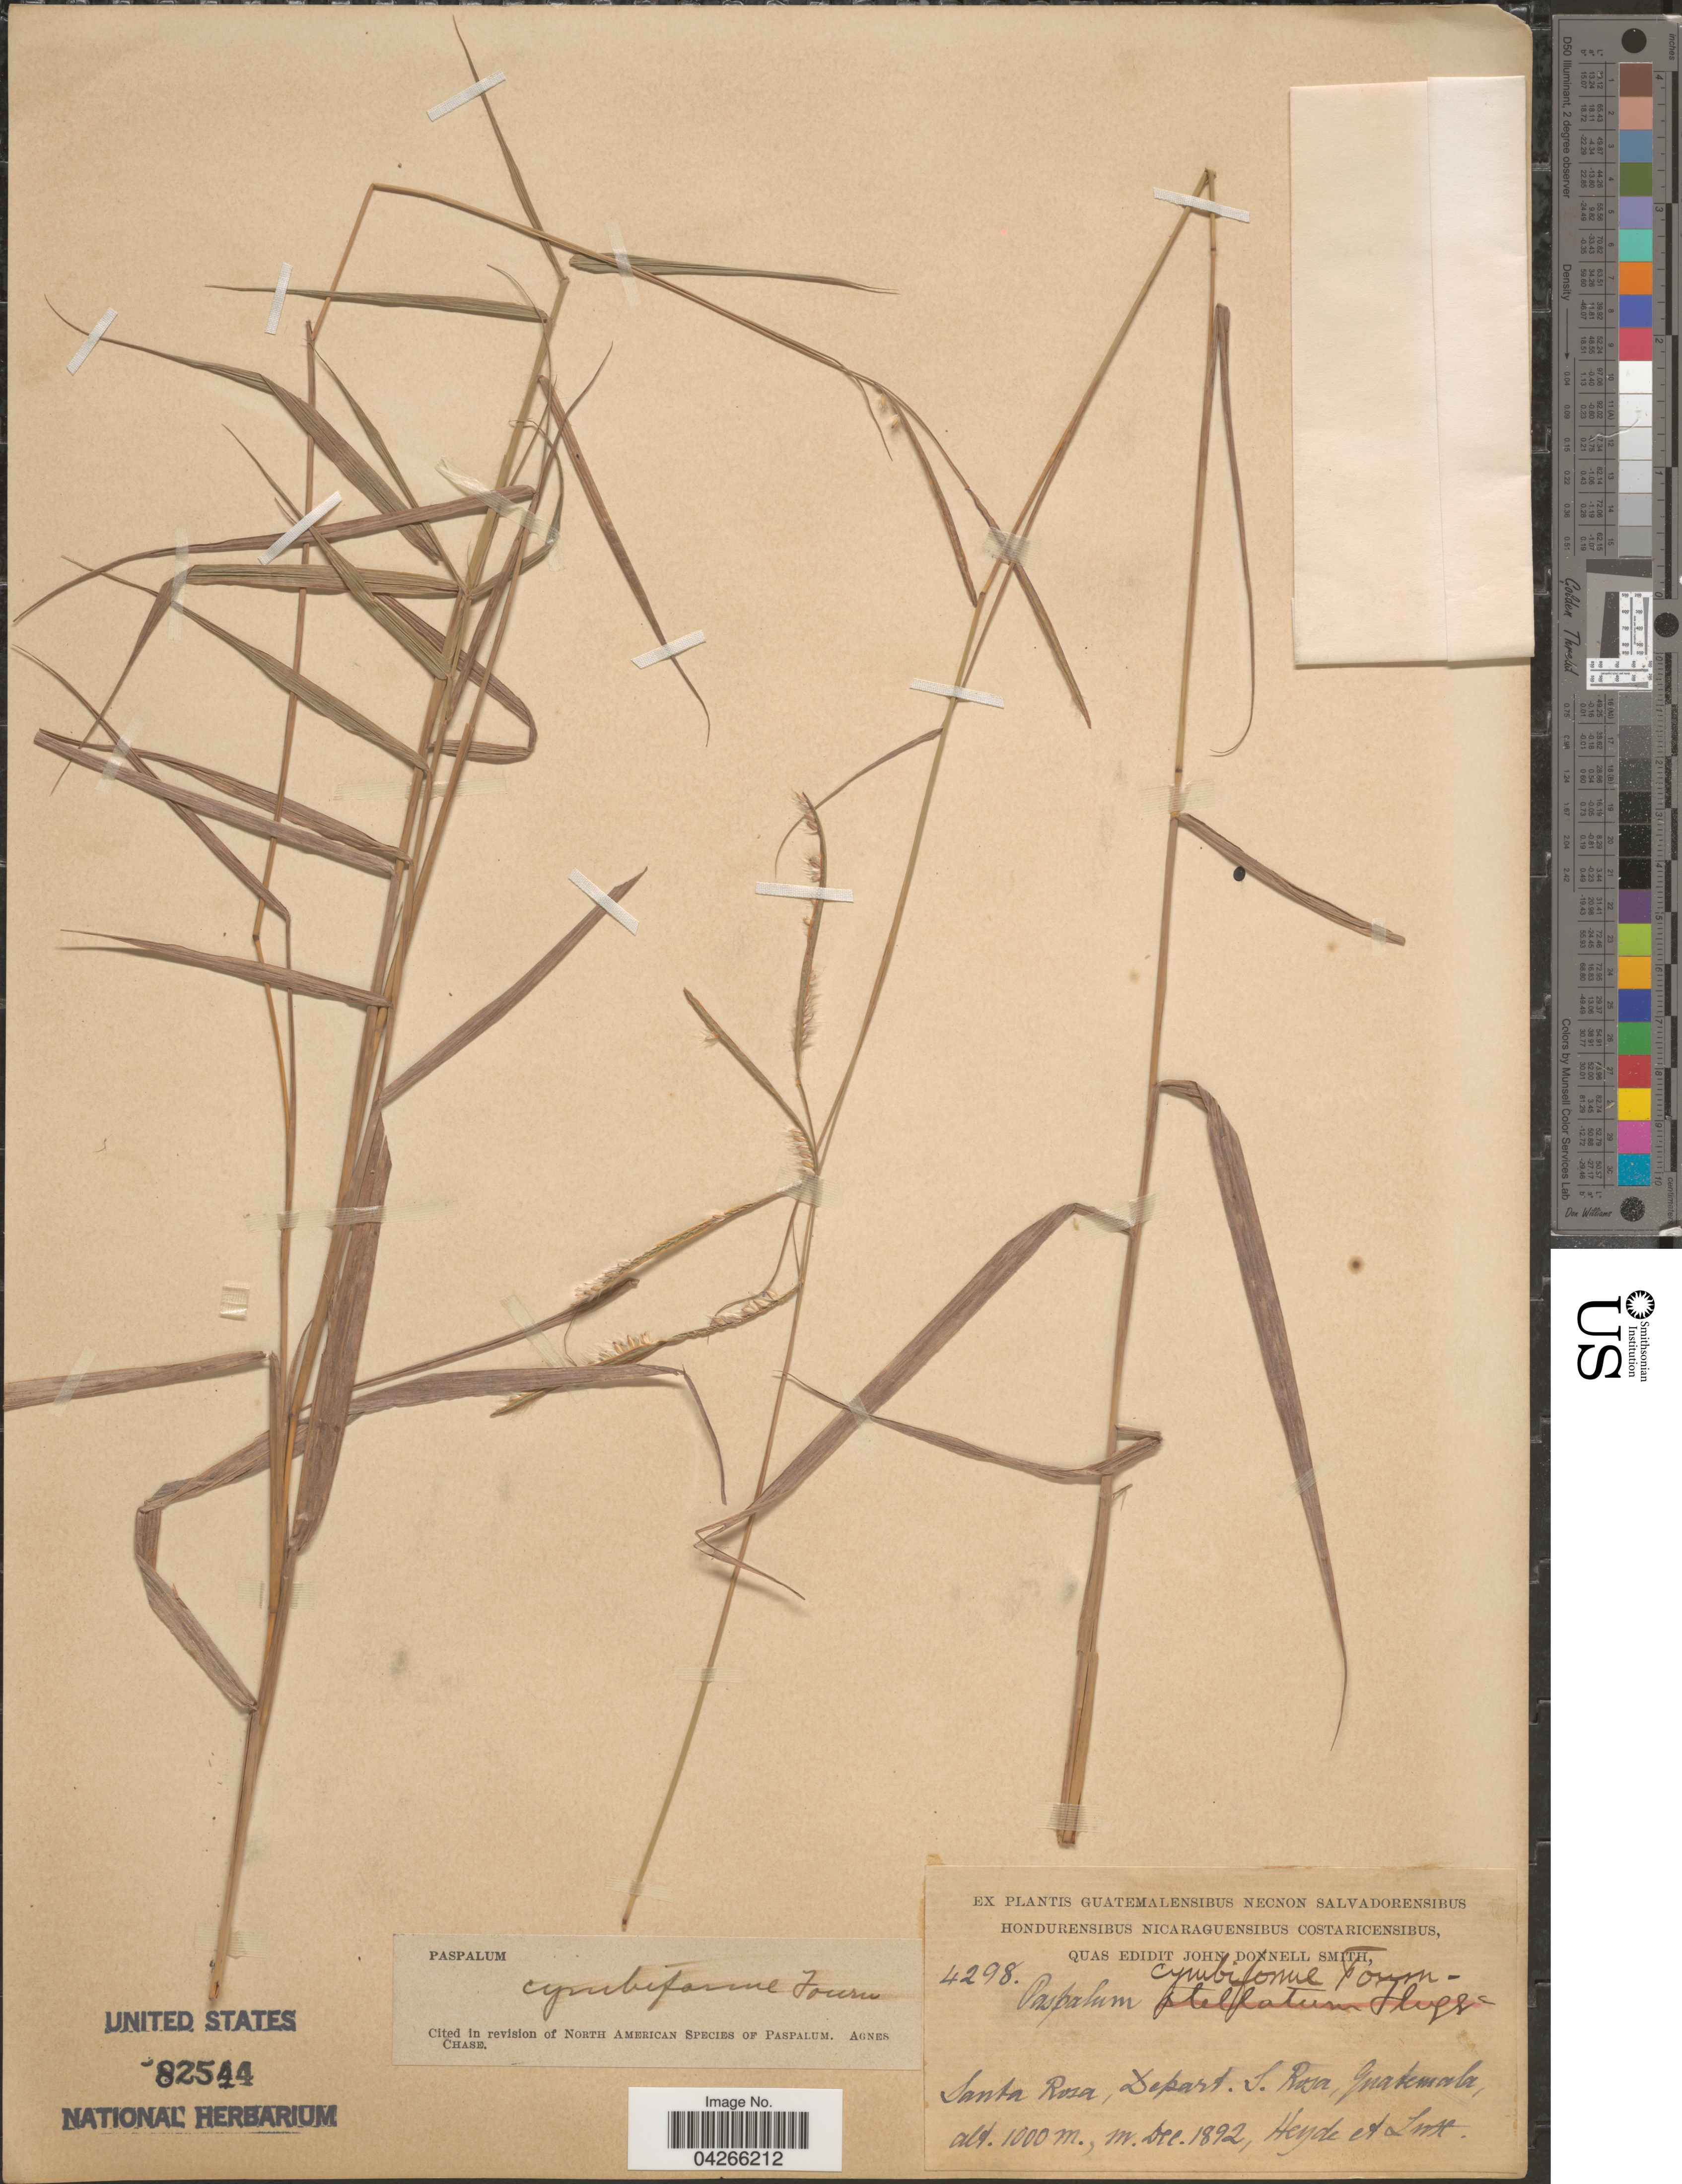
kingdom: Plantae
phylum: Tracheophyta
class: Liliopsida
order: Poales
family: Poaceae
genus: Paspalum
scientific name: Paspalum cymbiforme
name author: E. Fourn.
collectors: Heyde & Lux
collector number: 4298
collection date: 1892-12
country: Guatemala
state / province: Santa Rosa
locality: Depart. S. Rosa.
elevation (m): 1000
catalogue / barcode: US 82544